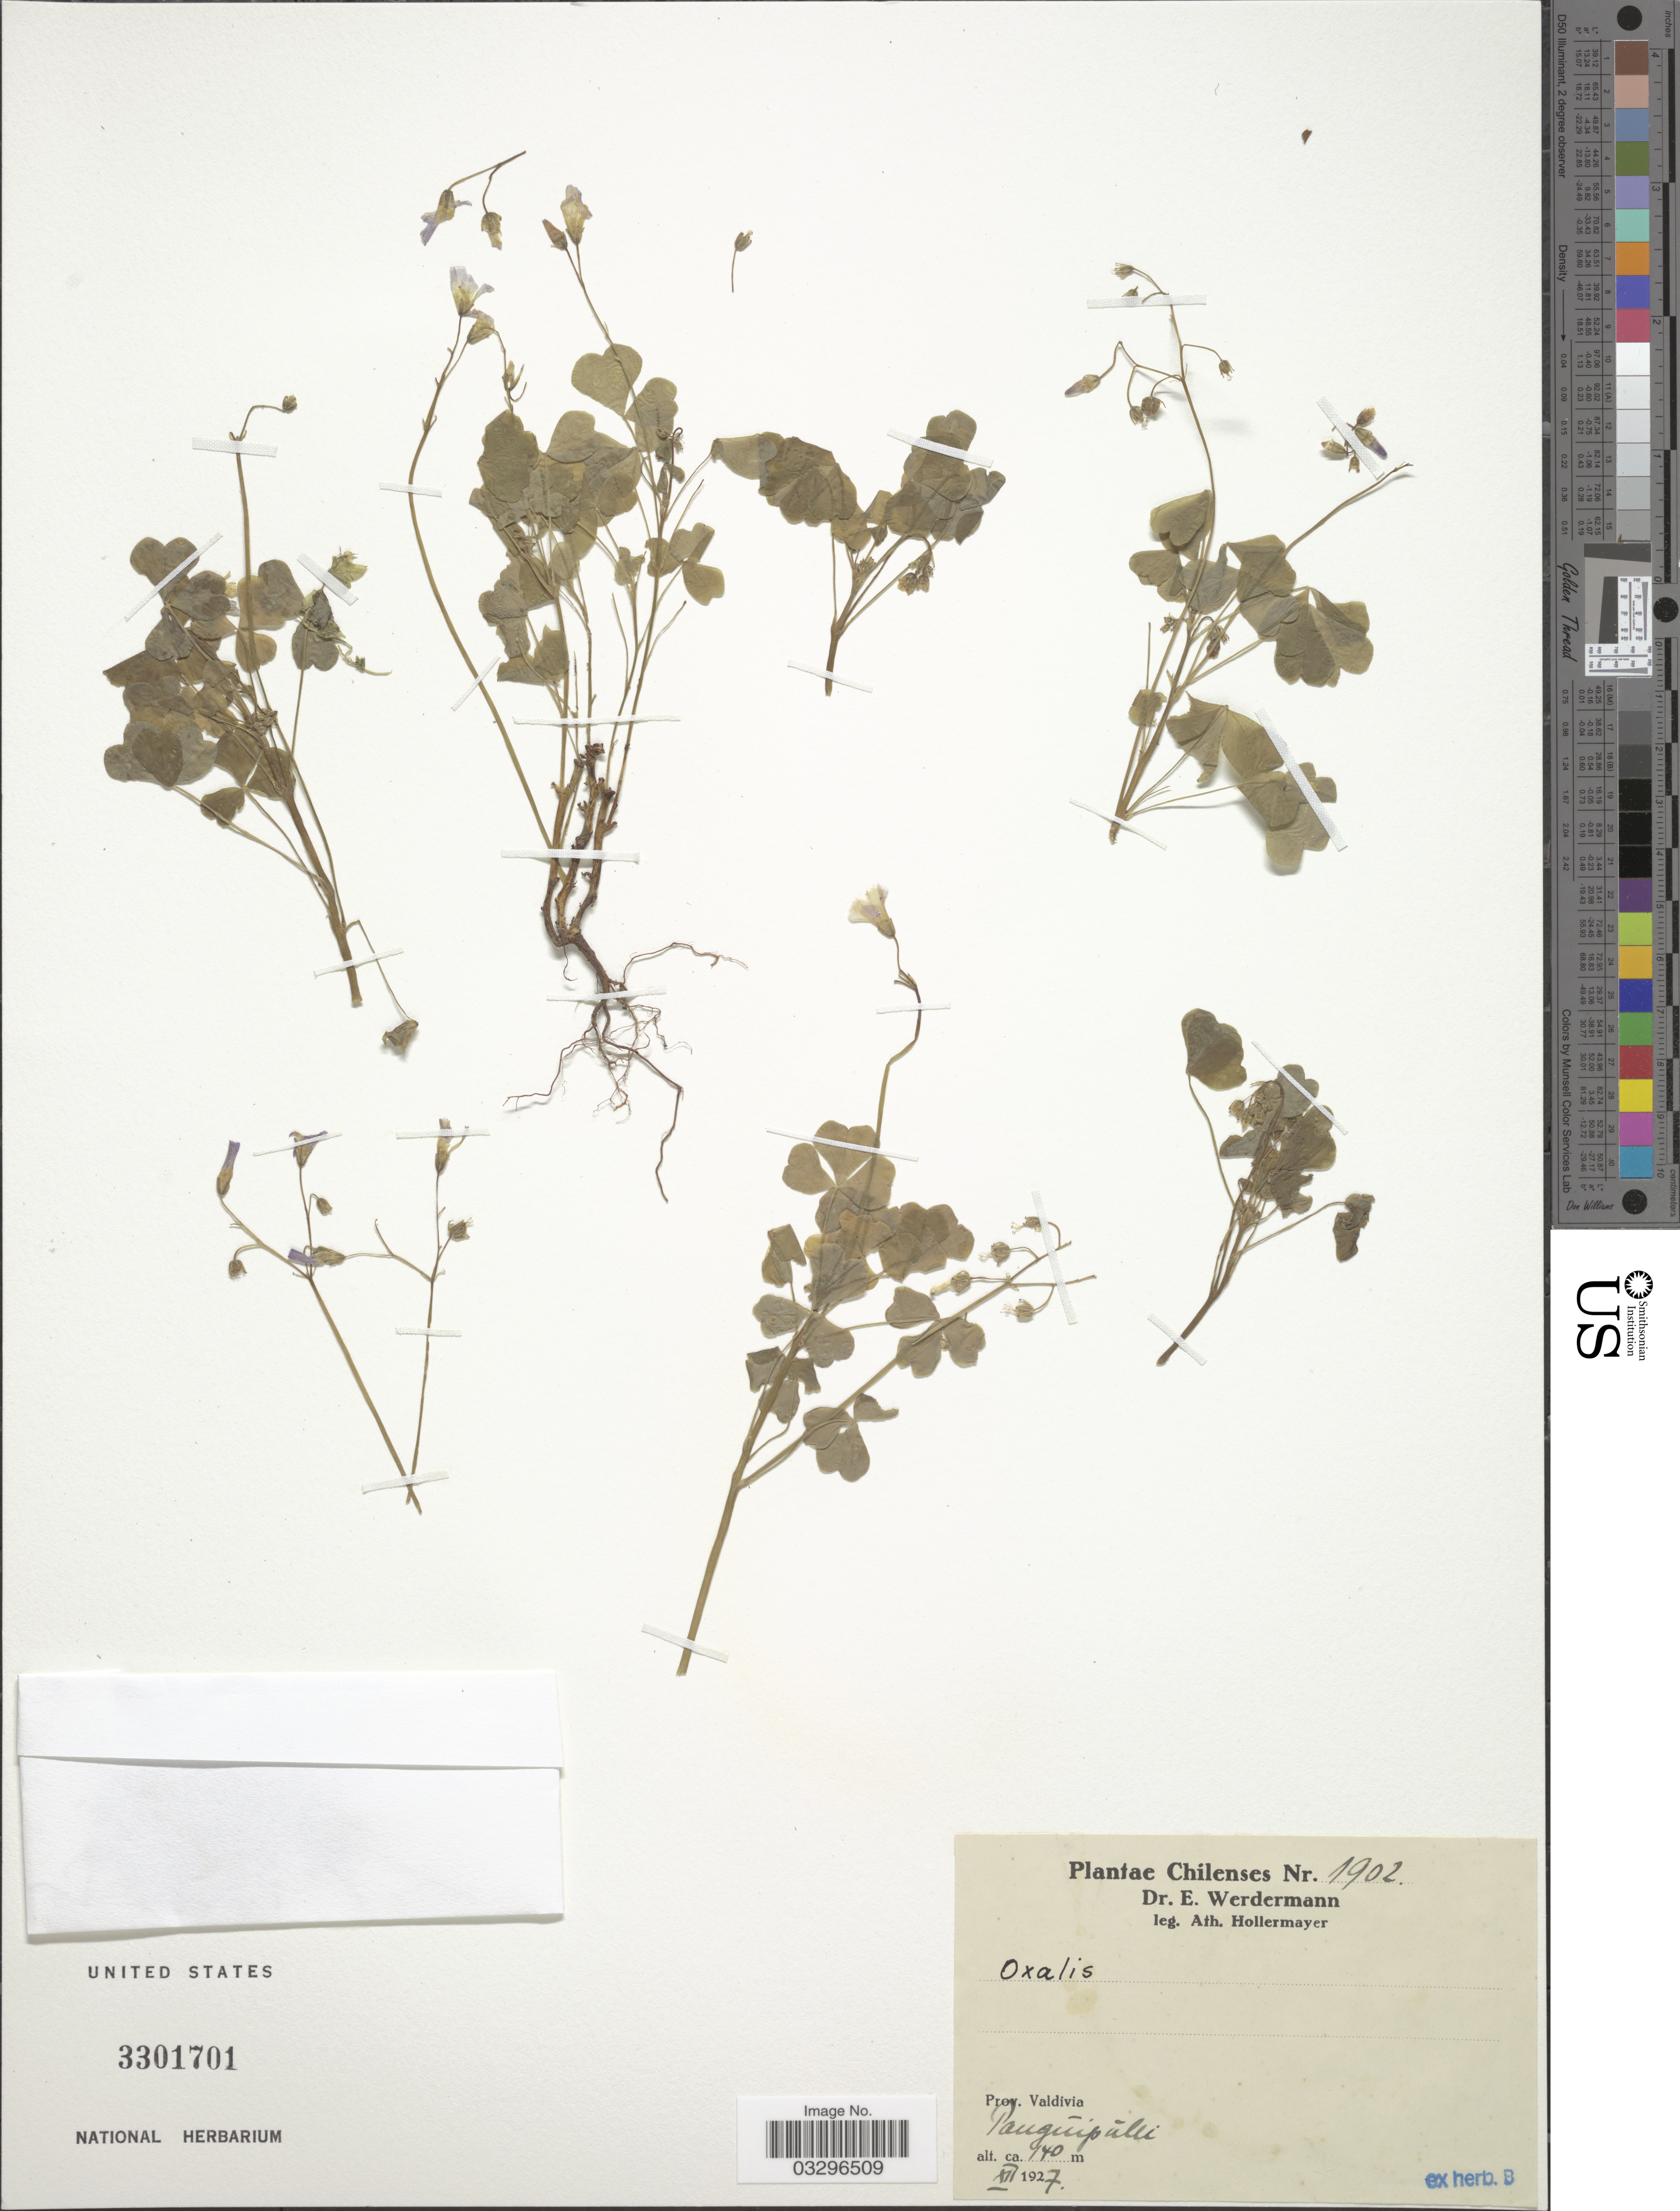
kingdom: Plantae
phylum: Tracheophyta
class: Magnoliopsida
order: Oxalidales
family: Oxalidaceae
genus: Oxalis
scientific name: Oxalis sp.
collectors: E. Werdermann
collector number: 1902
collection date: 1927-12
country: Chile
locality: Prov. Valdivia. Panguipúlli.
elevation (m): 140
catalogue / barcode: US 3301701